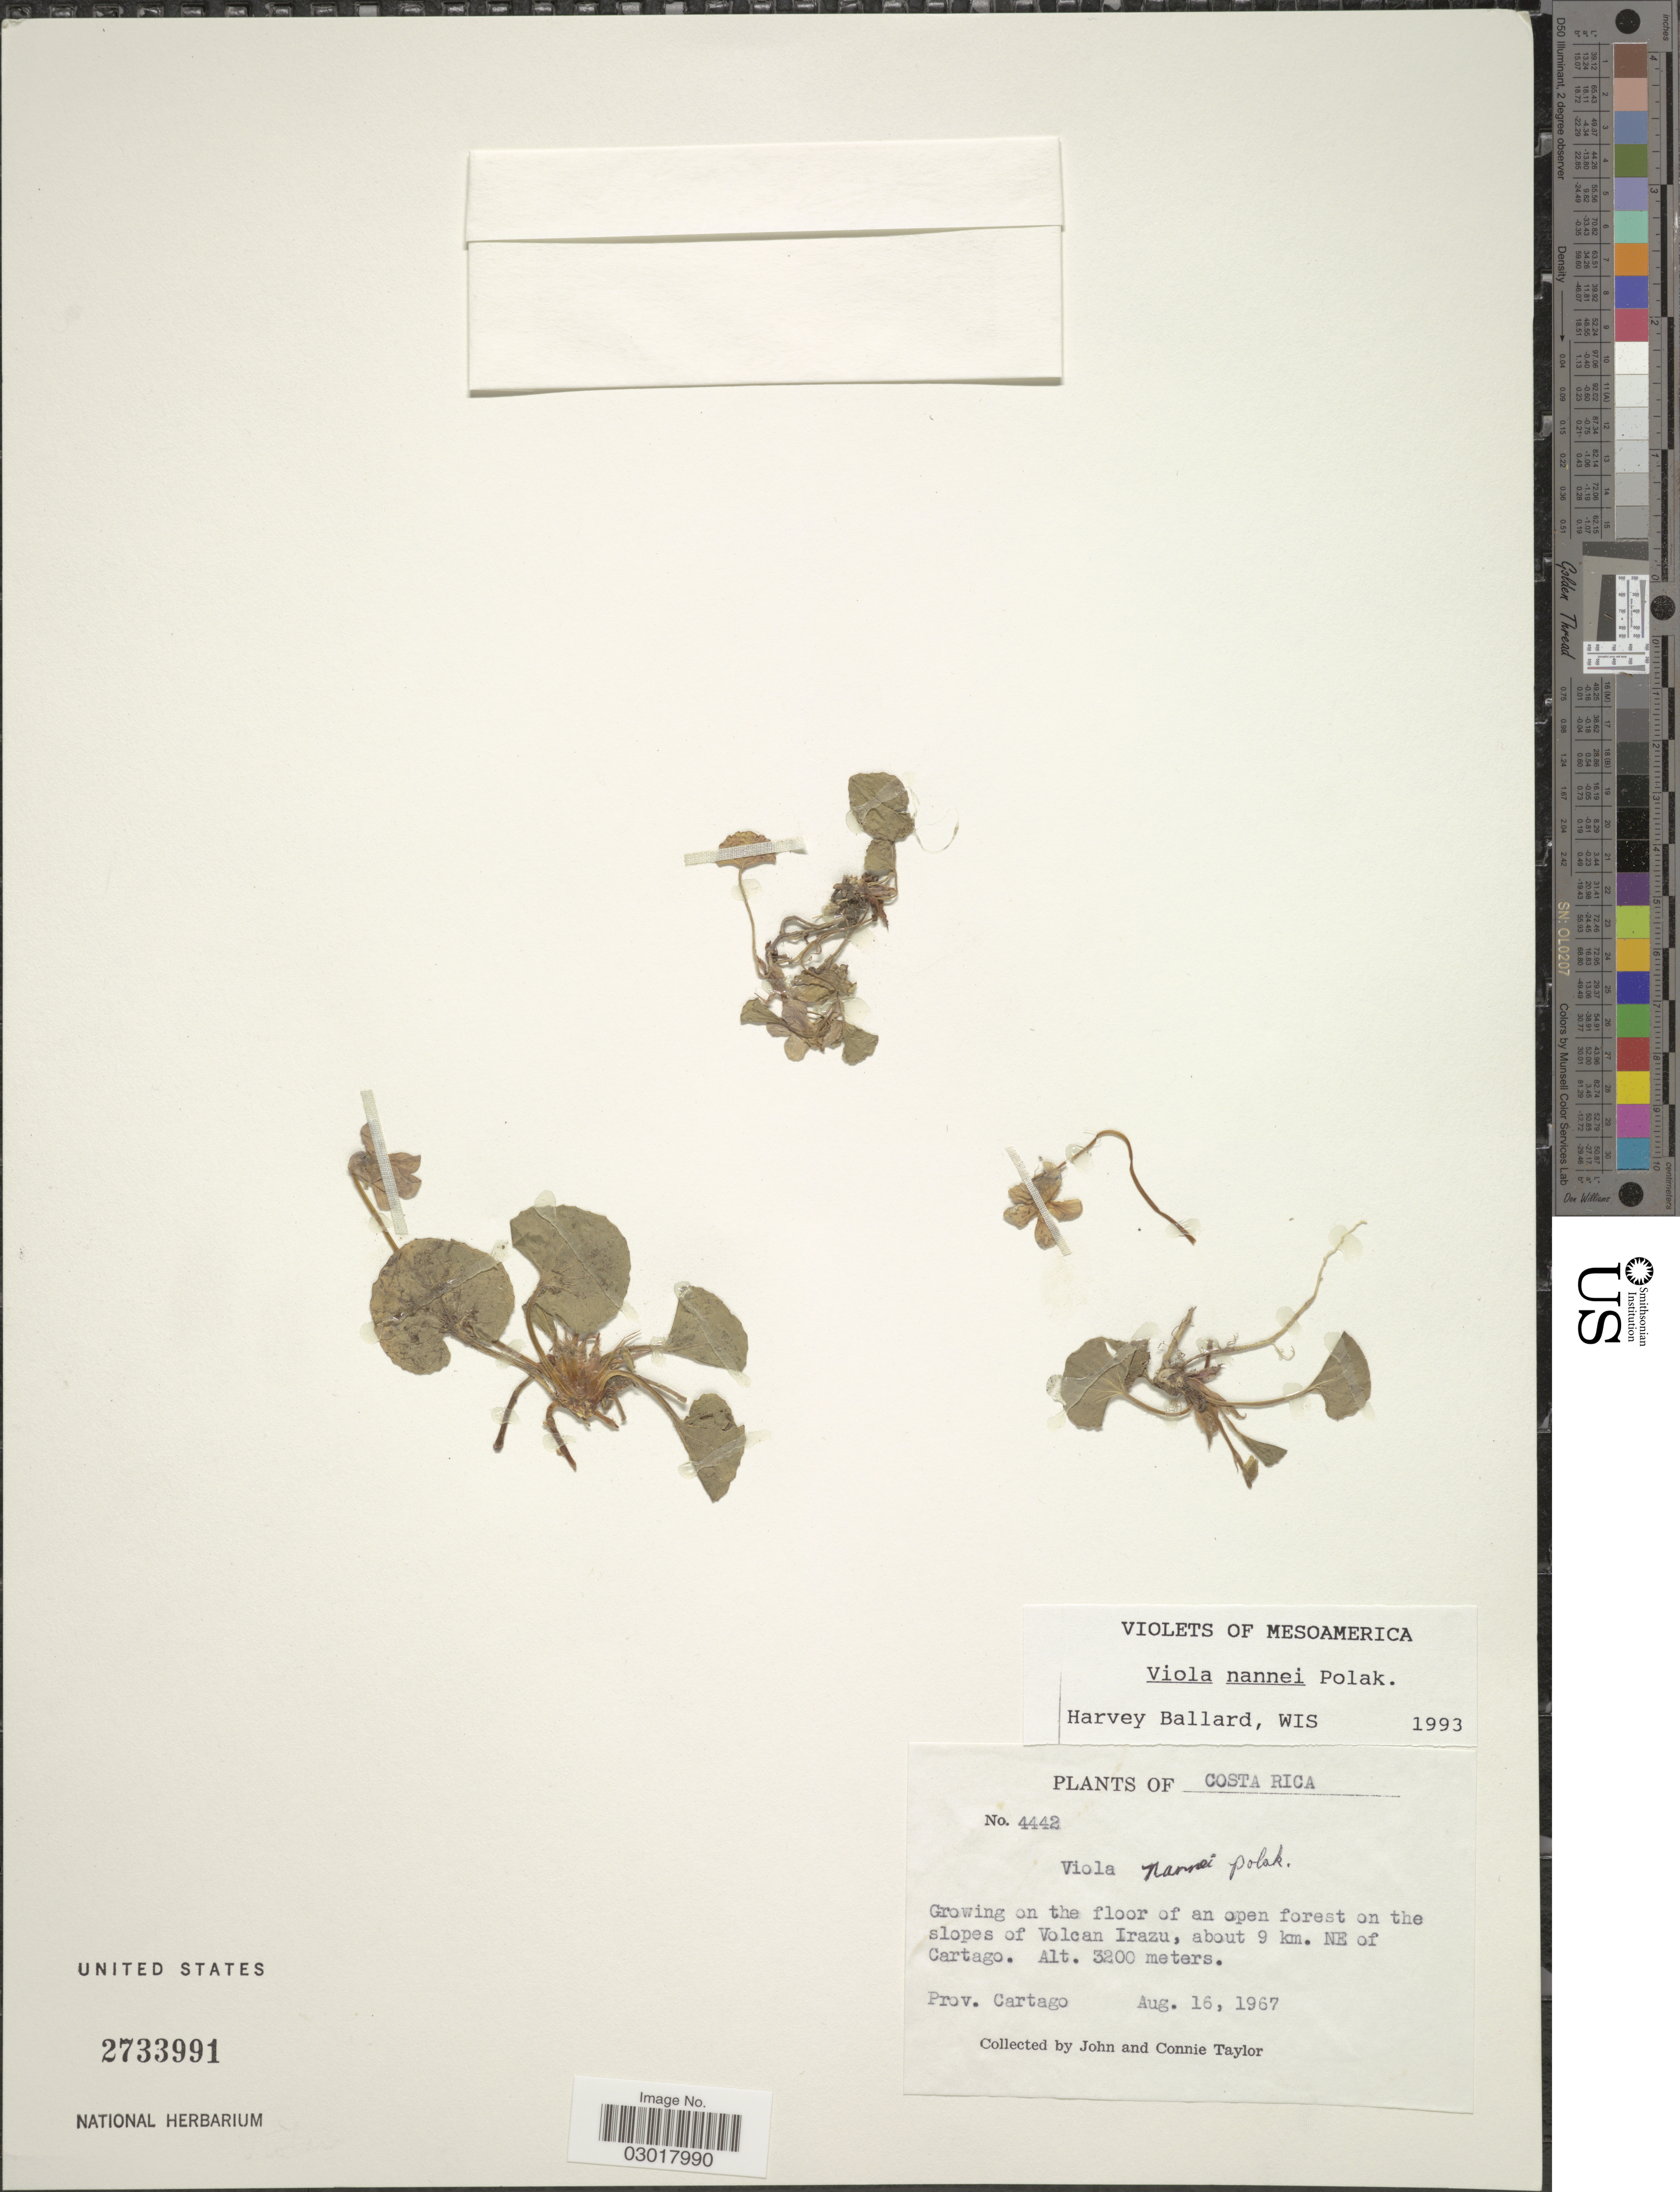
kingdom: Plantae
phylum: Tracheophyta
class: Magnoliopsida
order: Malpighiales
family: Violaceae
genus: Viola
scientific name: Viola nannei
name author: Polák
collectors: J. Taylor & C. Taylor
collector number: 4442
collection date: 1967-08-16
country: Costa Rica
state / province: Cartago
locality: Growing on the floor of an open forest on the slopes of Volcan Irazu, about 9 km. NE of Cartago.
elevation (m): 3200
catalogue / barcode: US 2733991